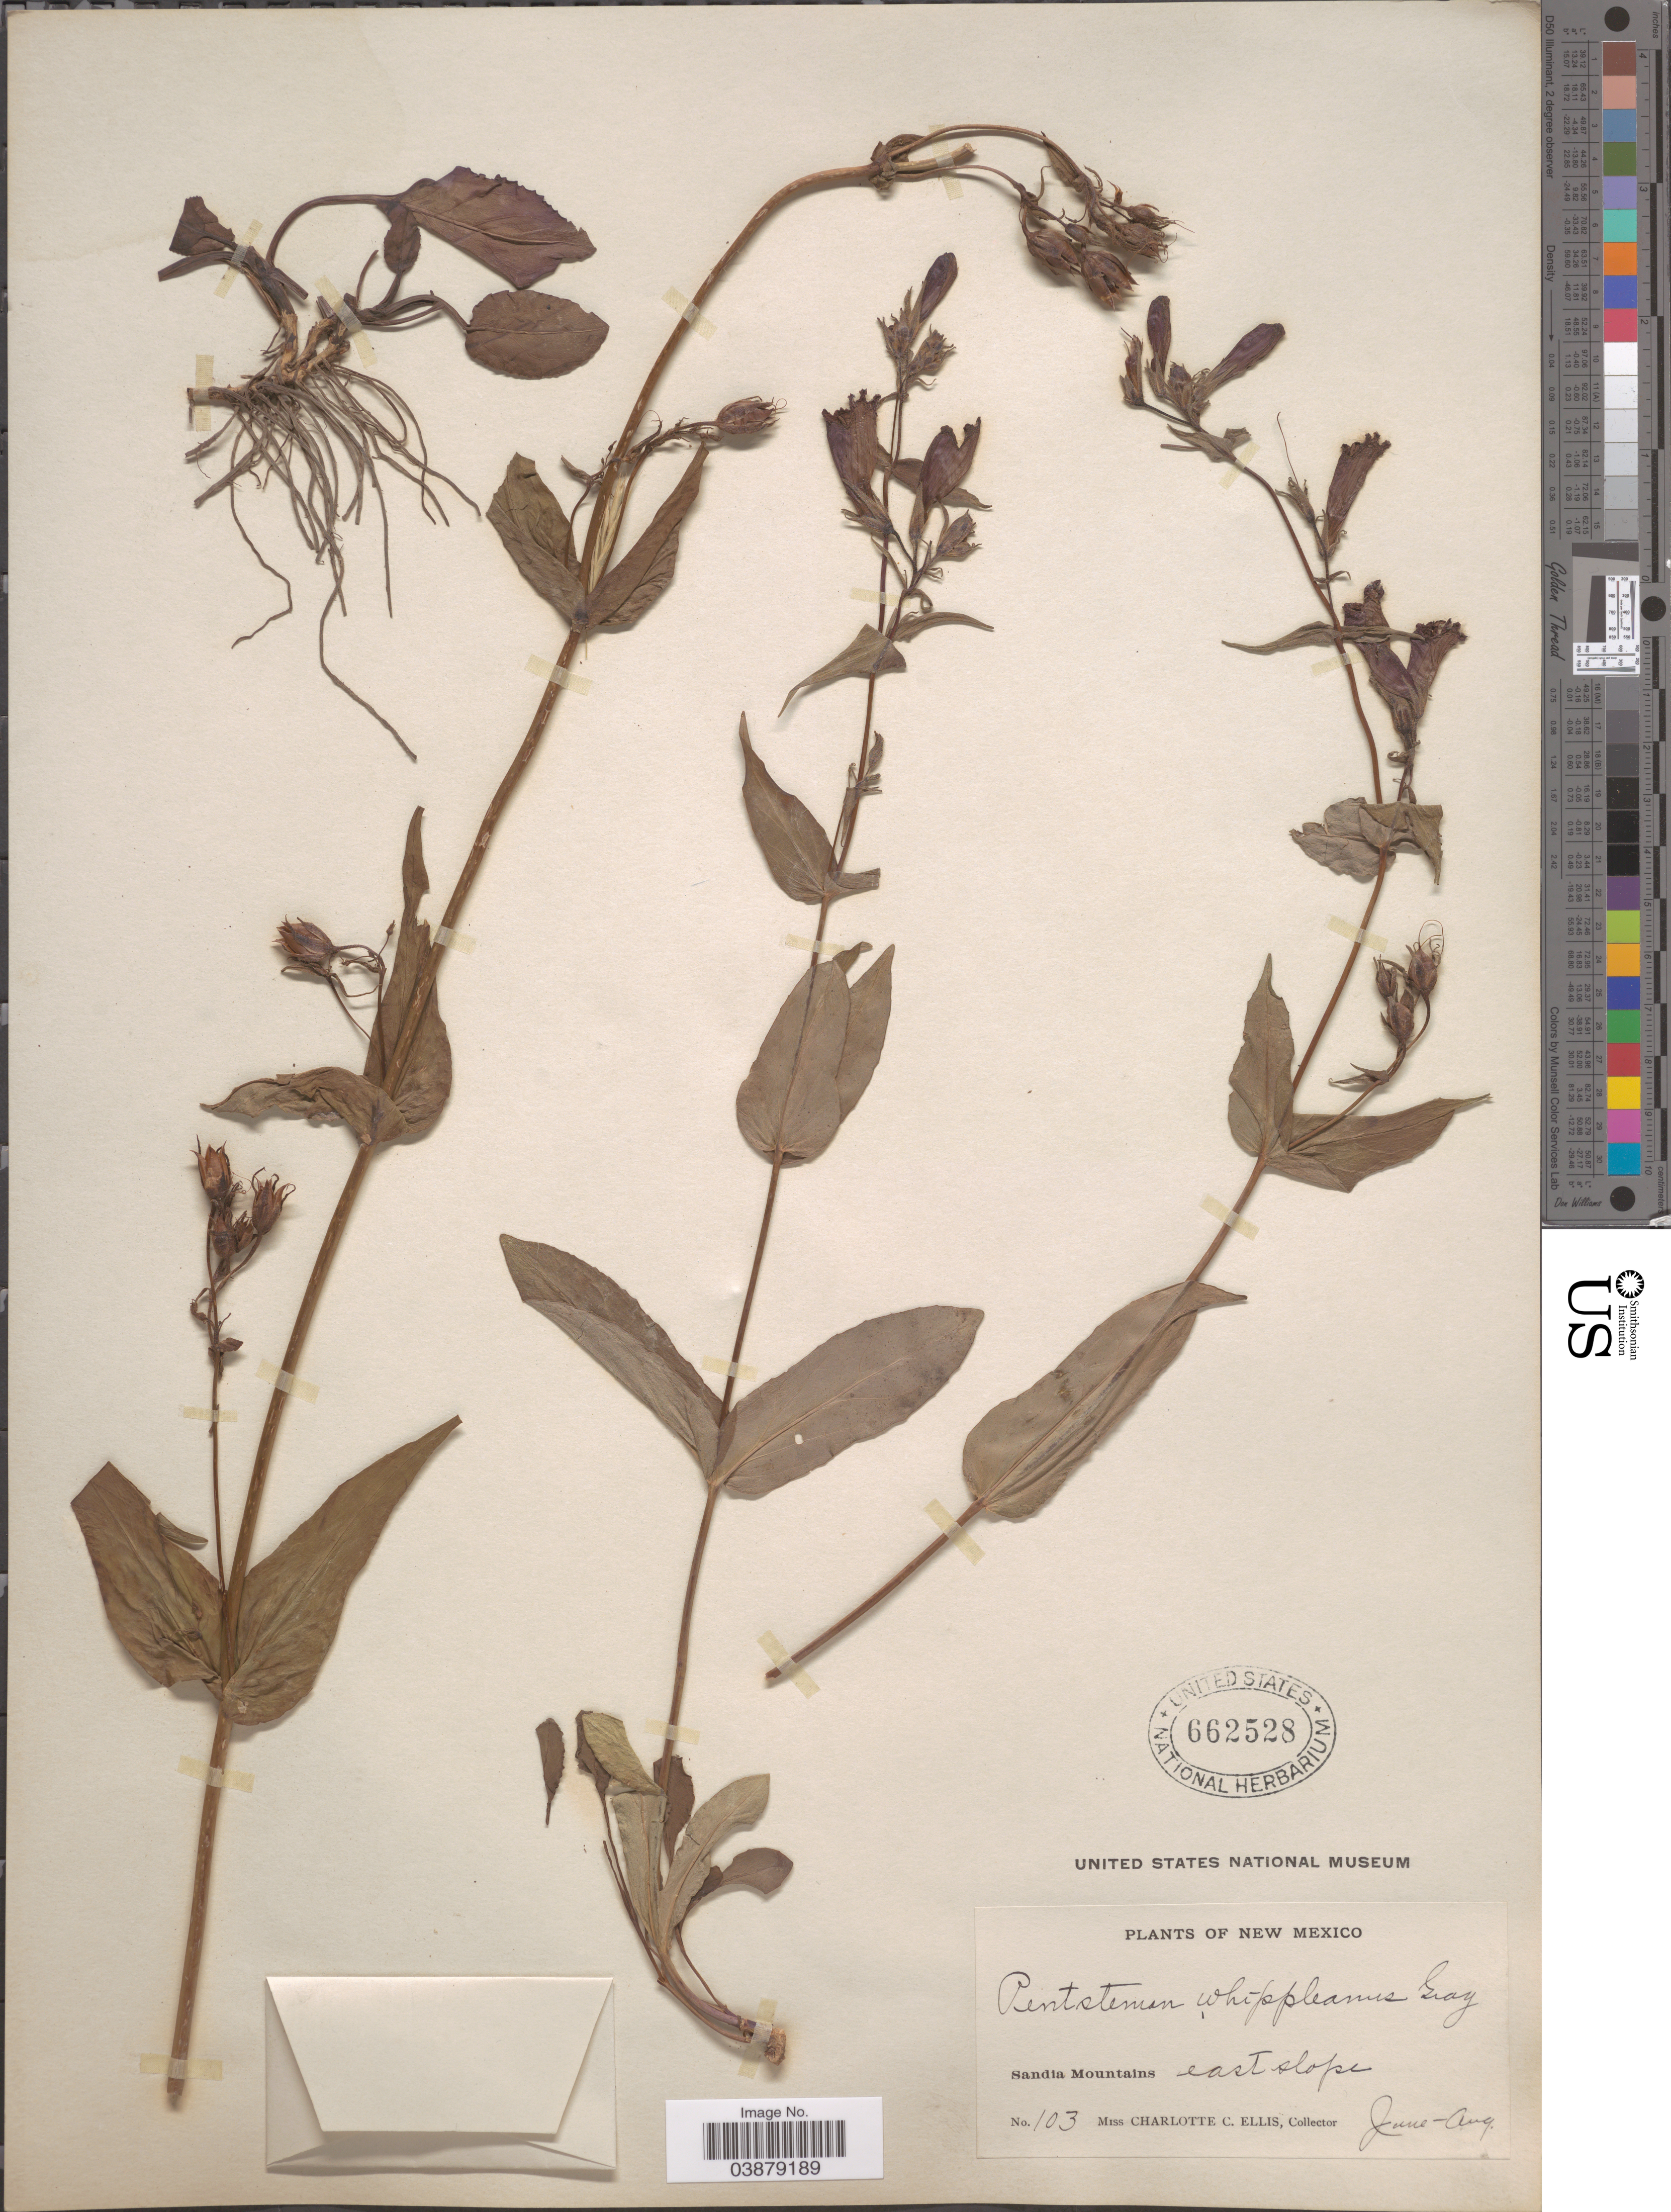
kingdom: Plantae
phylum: Tracheophyta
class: Magnoliopsida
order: Lamiales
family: Plantaginaceae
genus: Penstemon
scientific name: Penstemon whippleanus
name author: A. Gray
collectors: C. C. Ellis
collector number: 103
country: United States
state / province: New Mexico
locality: Sandia Mountains east slope.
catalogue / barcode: US 662528